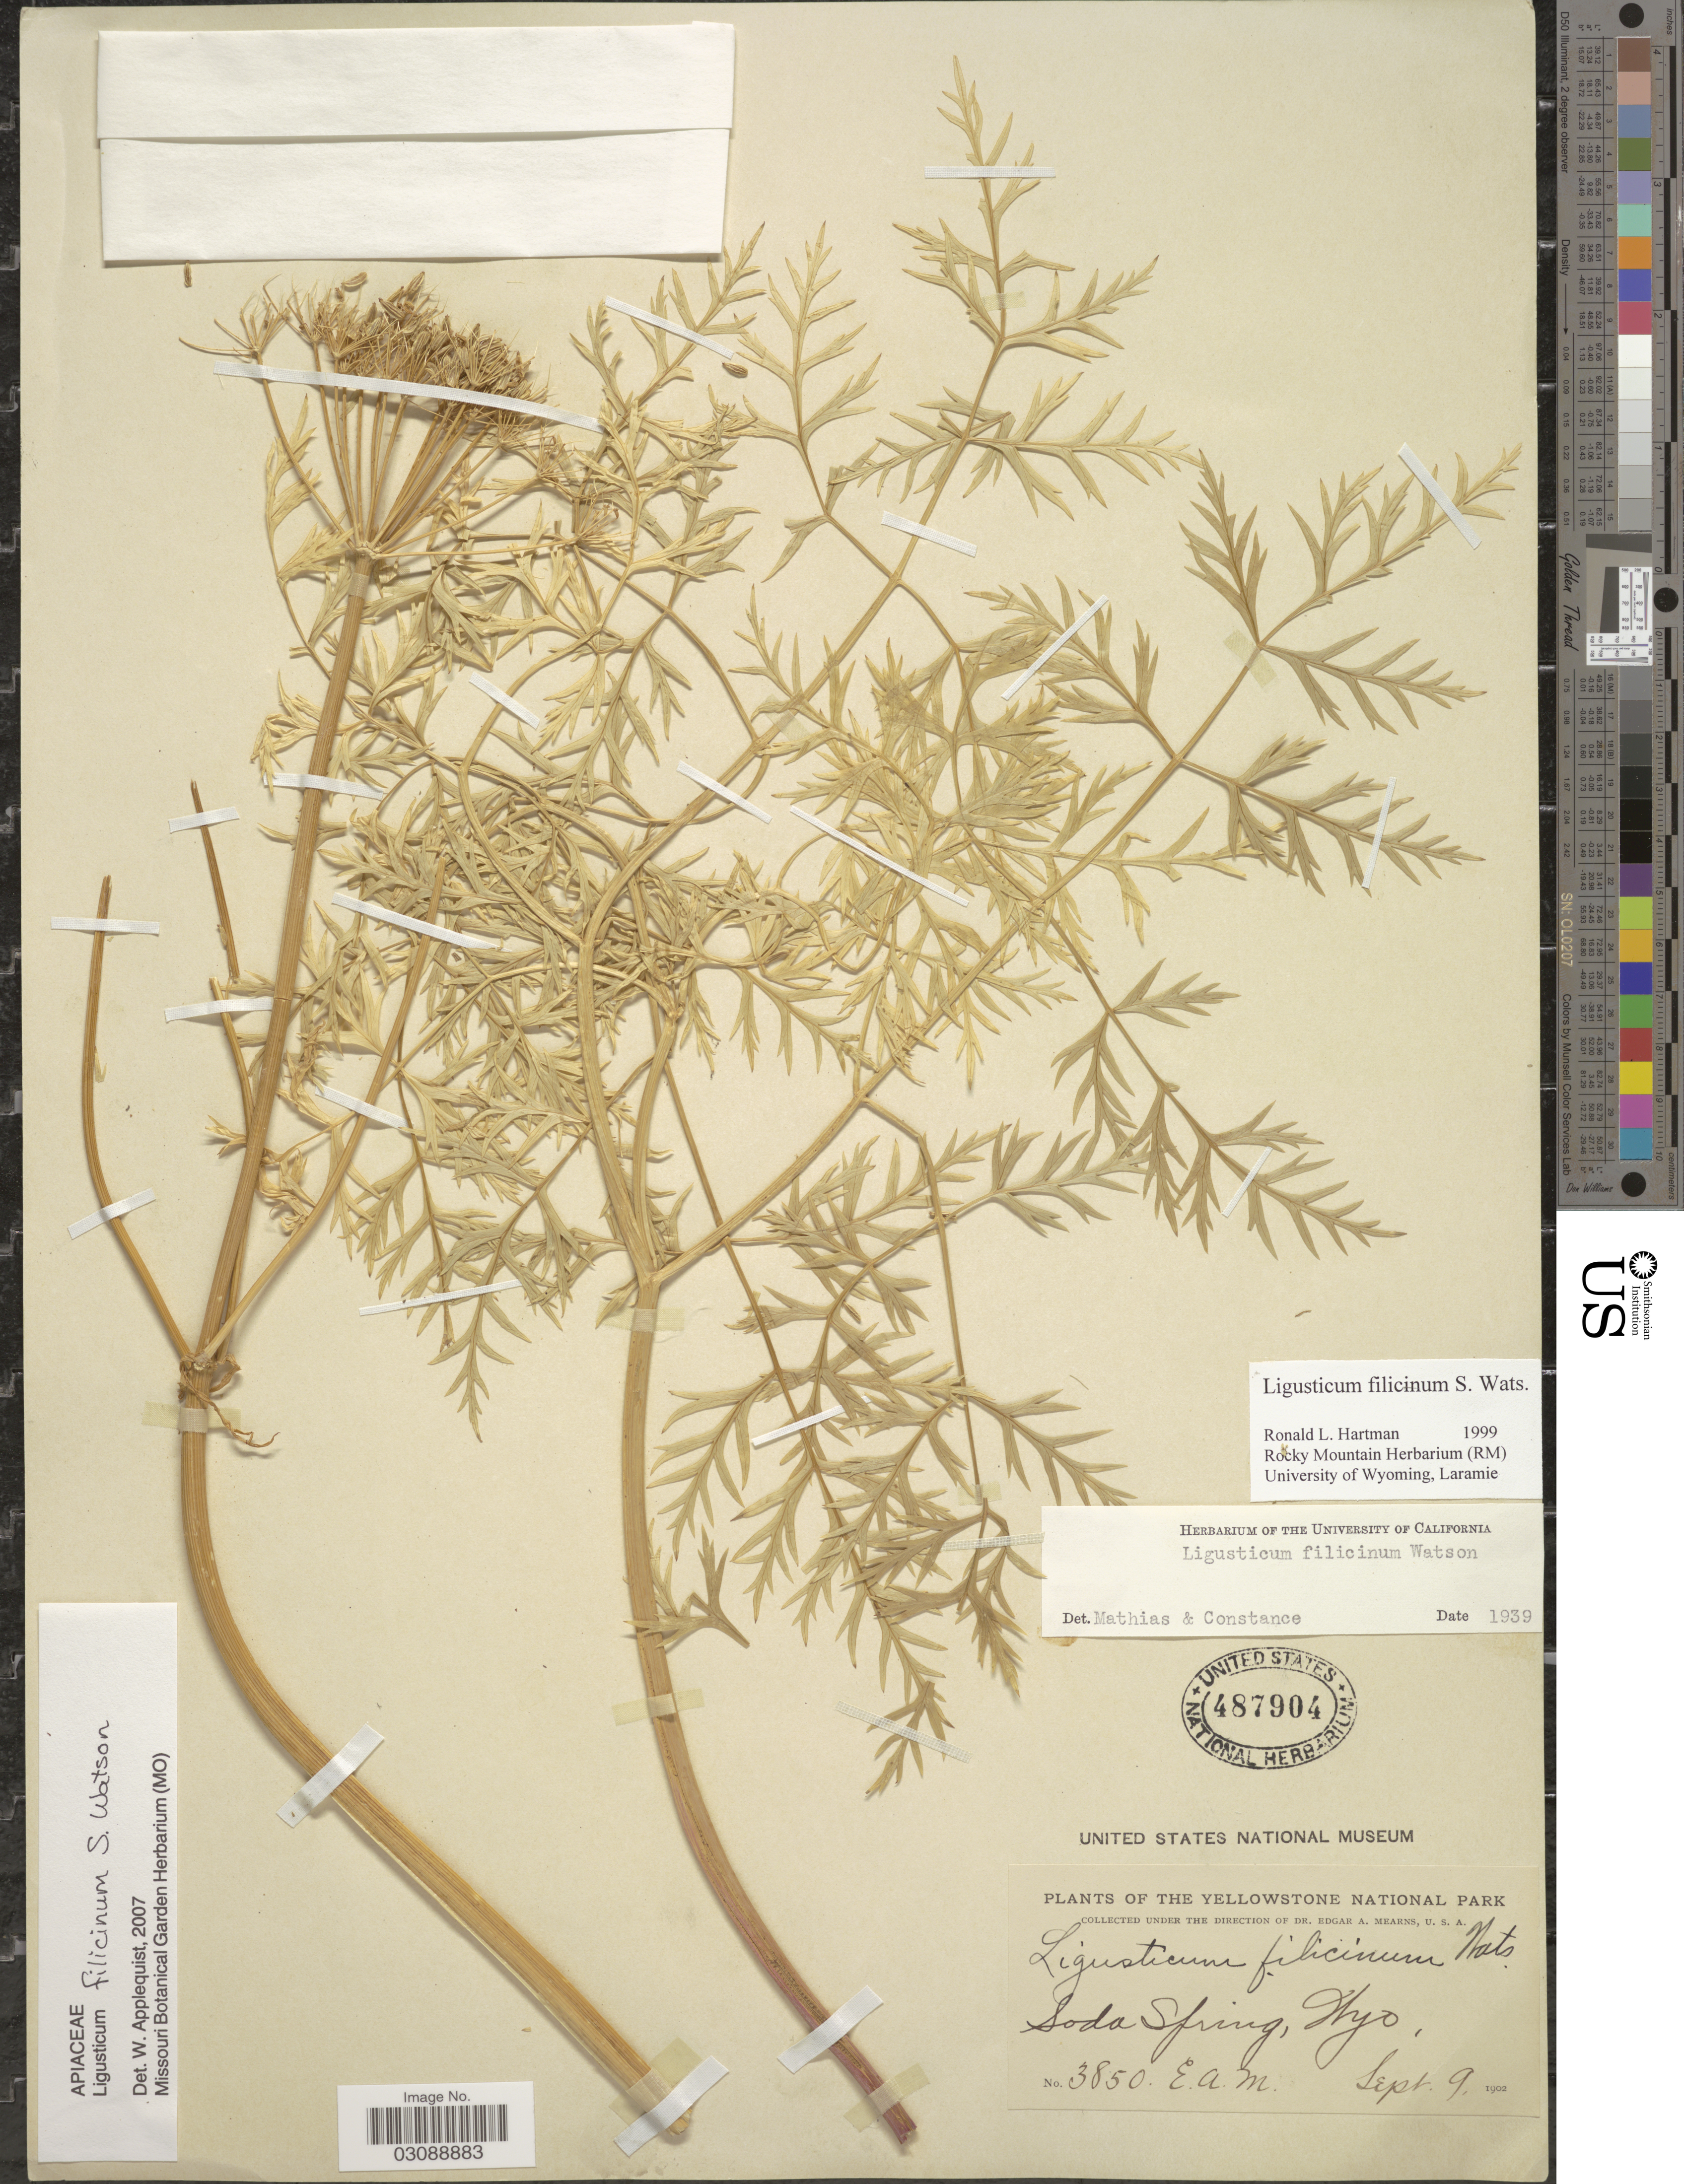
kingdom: Plantae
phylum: Tracheophyta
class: Magnoliopsida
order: Apiales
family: Apiaceae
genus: Ligusticum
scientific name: Ligusticum filicinum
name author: S. Watson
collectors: E. A. Mearns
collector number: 3850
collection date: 1902-09-09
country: United States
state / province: Wyoming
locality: The Yellowstone National Park. Soda Springs.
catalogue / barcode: US 487904